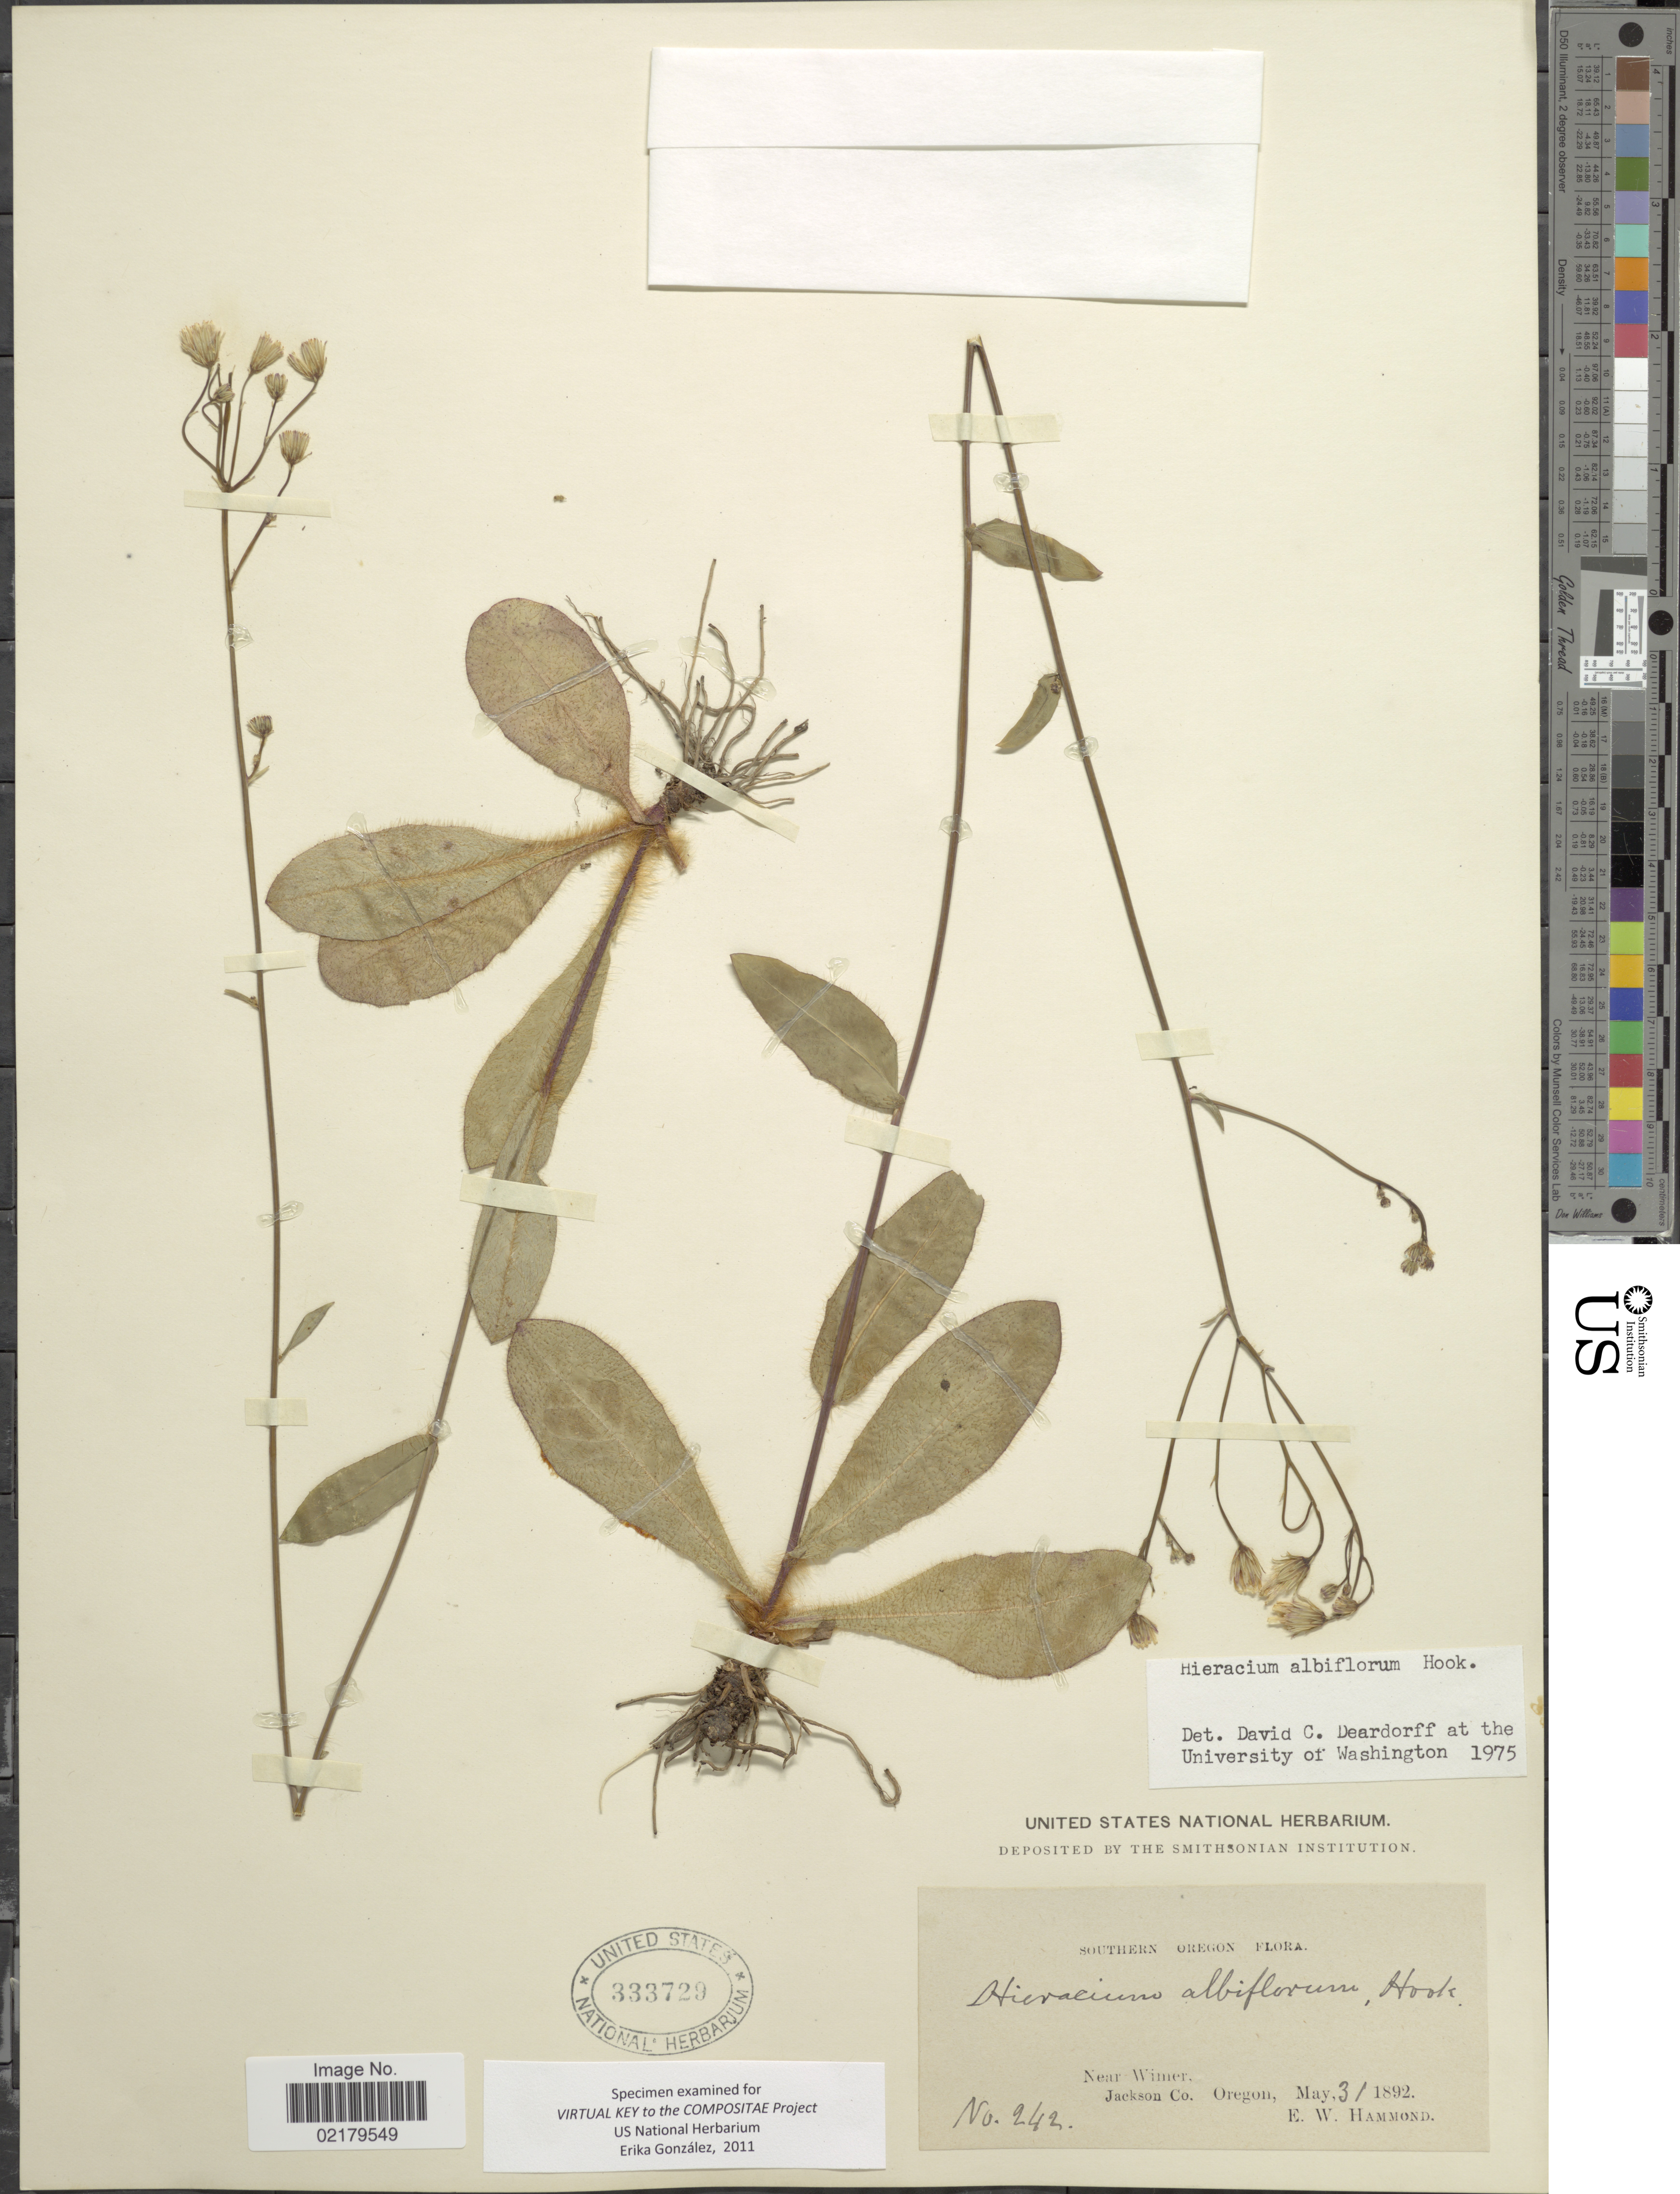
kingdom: Plantae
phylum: Tracheophyta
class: Magnoliopsida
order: Asterales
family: Asteraceae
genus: Hieracium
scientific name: Hieracium albiflorum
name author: Hook.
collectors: E. Hammond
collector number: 242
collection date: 1892-05-31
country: United States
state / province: Oregon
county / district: Jackson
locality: Southern Oregon, Near Wimer, Jackson Co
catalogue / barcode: US 333729